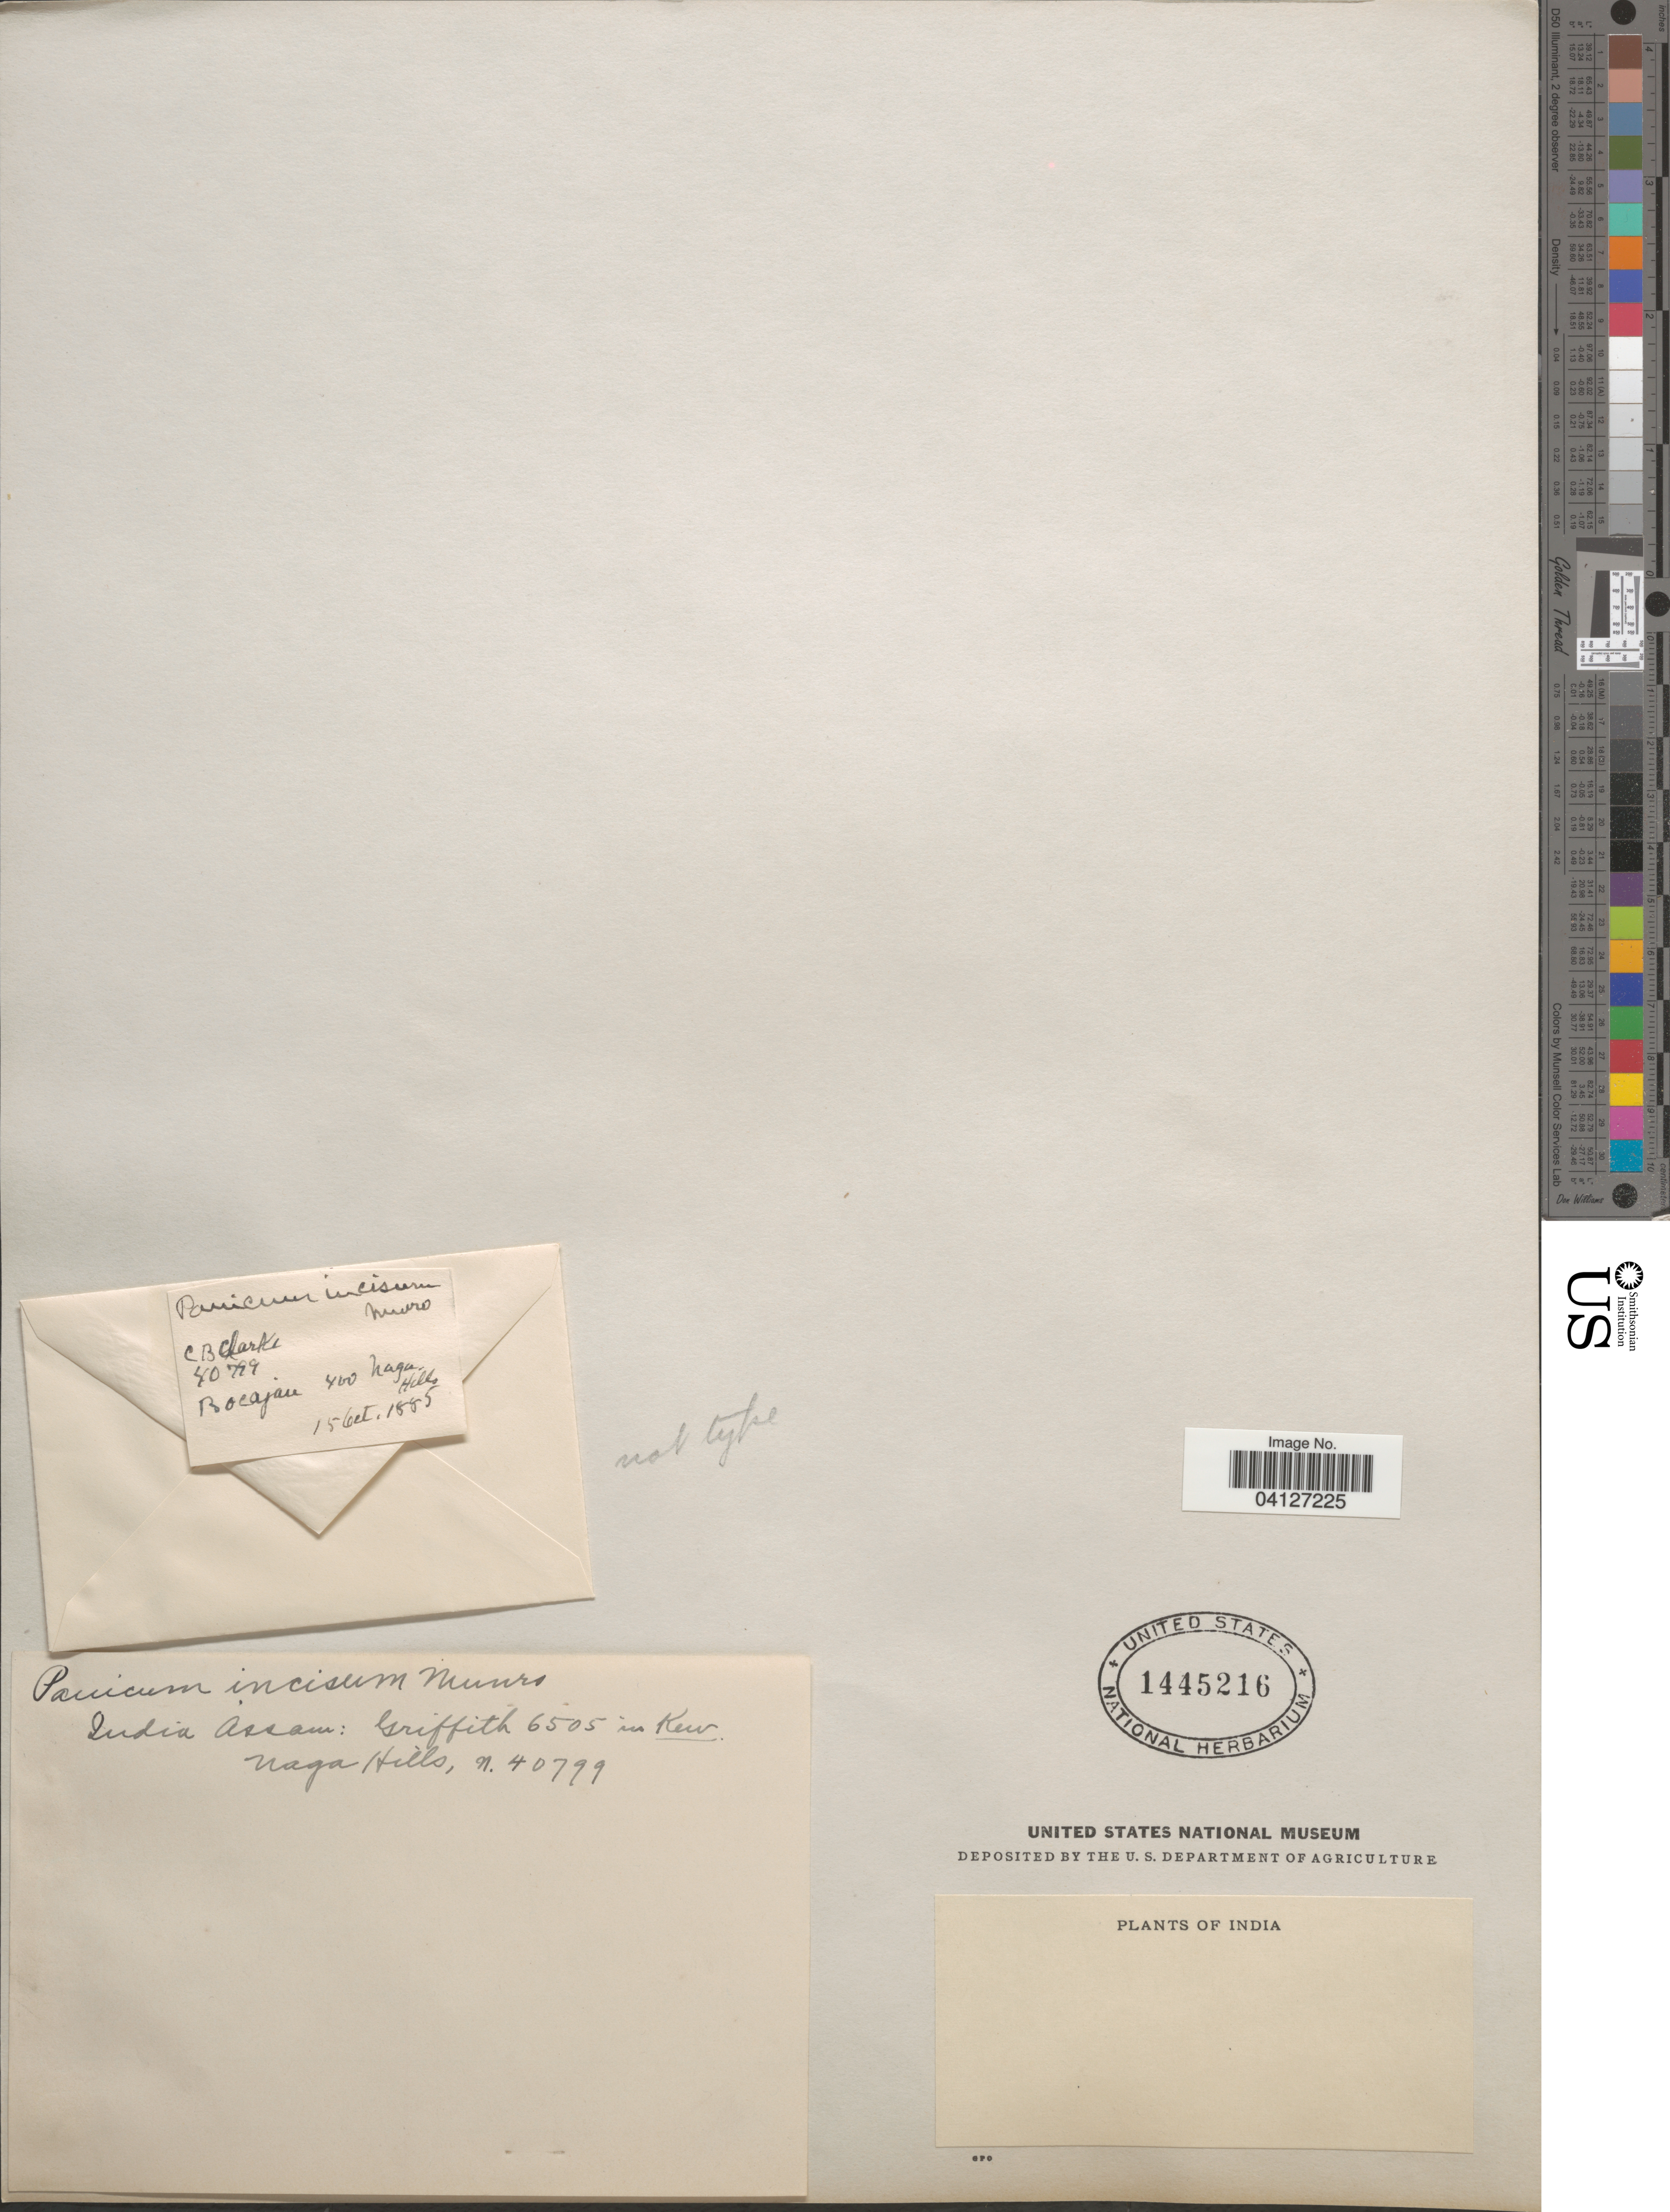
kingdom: Plantae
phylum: Tracheophyta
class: Liliopsida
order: Poales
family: Poaceae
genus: Panicum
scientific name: Panicum incisum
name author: Munro ex C.B. Clarke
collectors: C. B. Clarke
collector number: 40799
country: India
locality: Bocajan. Naga Hills.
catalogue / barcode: US 1445216-2